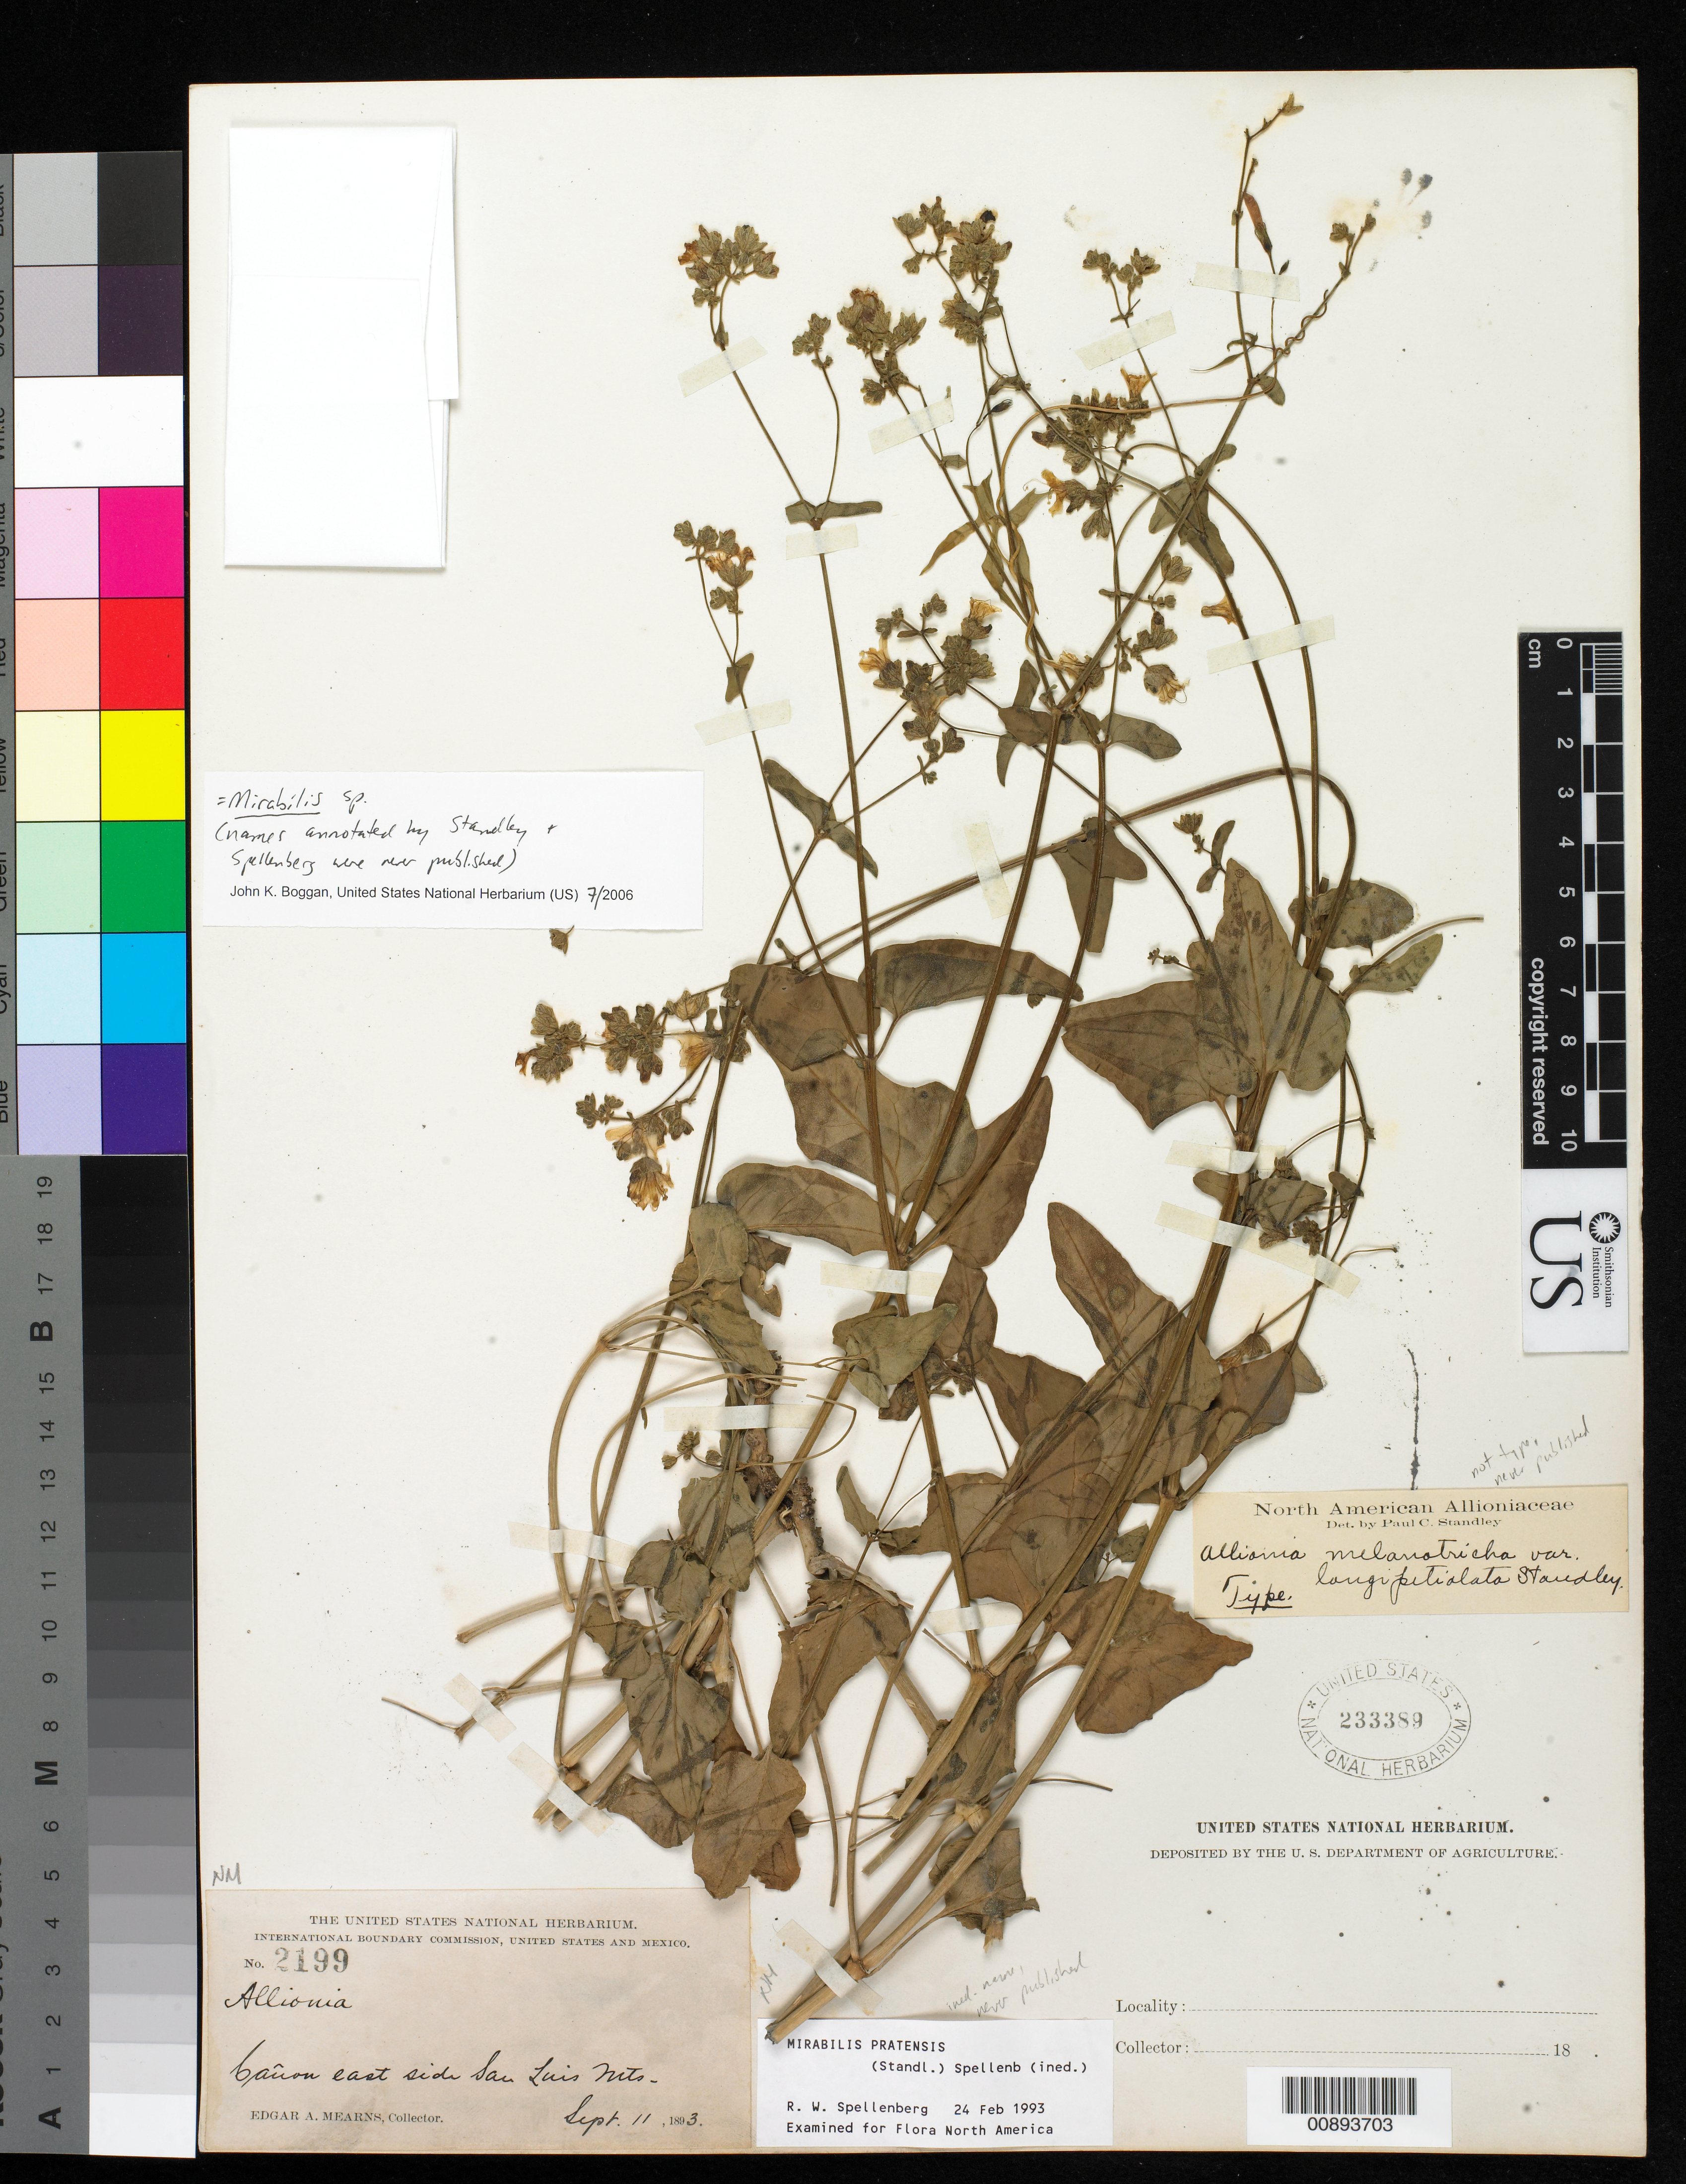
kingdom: Plantae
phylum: Tracheophyta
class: Magnoliopsida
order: Caryophyllales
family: Nyctaginaceae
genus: Mirabilis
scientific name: Mirabilis sp.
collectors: E. A. Mearns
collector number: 2199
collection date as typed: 11 Sep 1893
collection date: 1893-09-11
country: United States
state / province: New Mexico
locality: Cañon east side San Luis Mts.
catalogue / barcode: US 233389